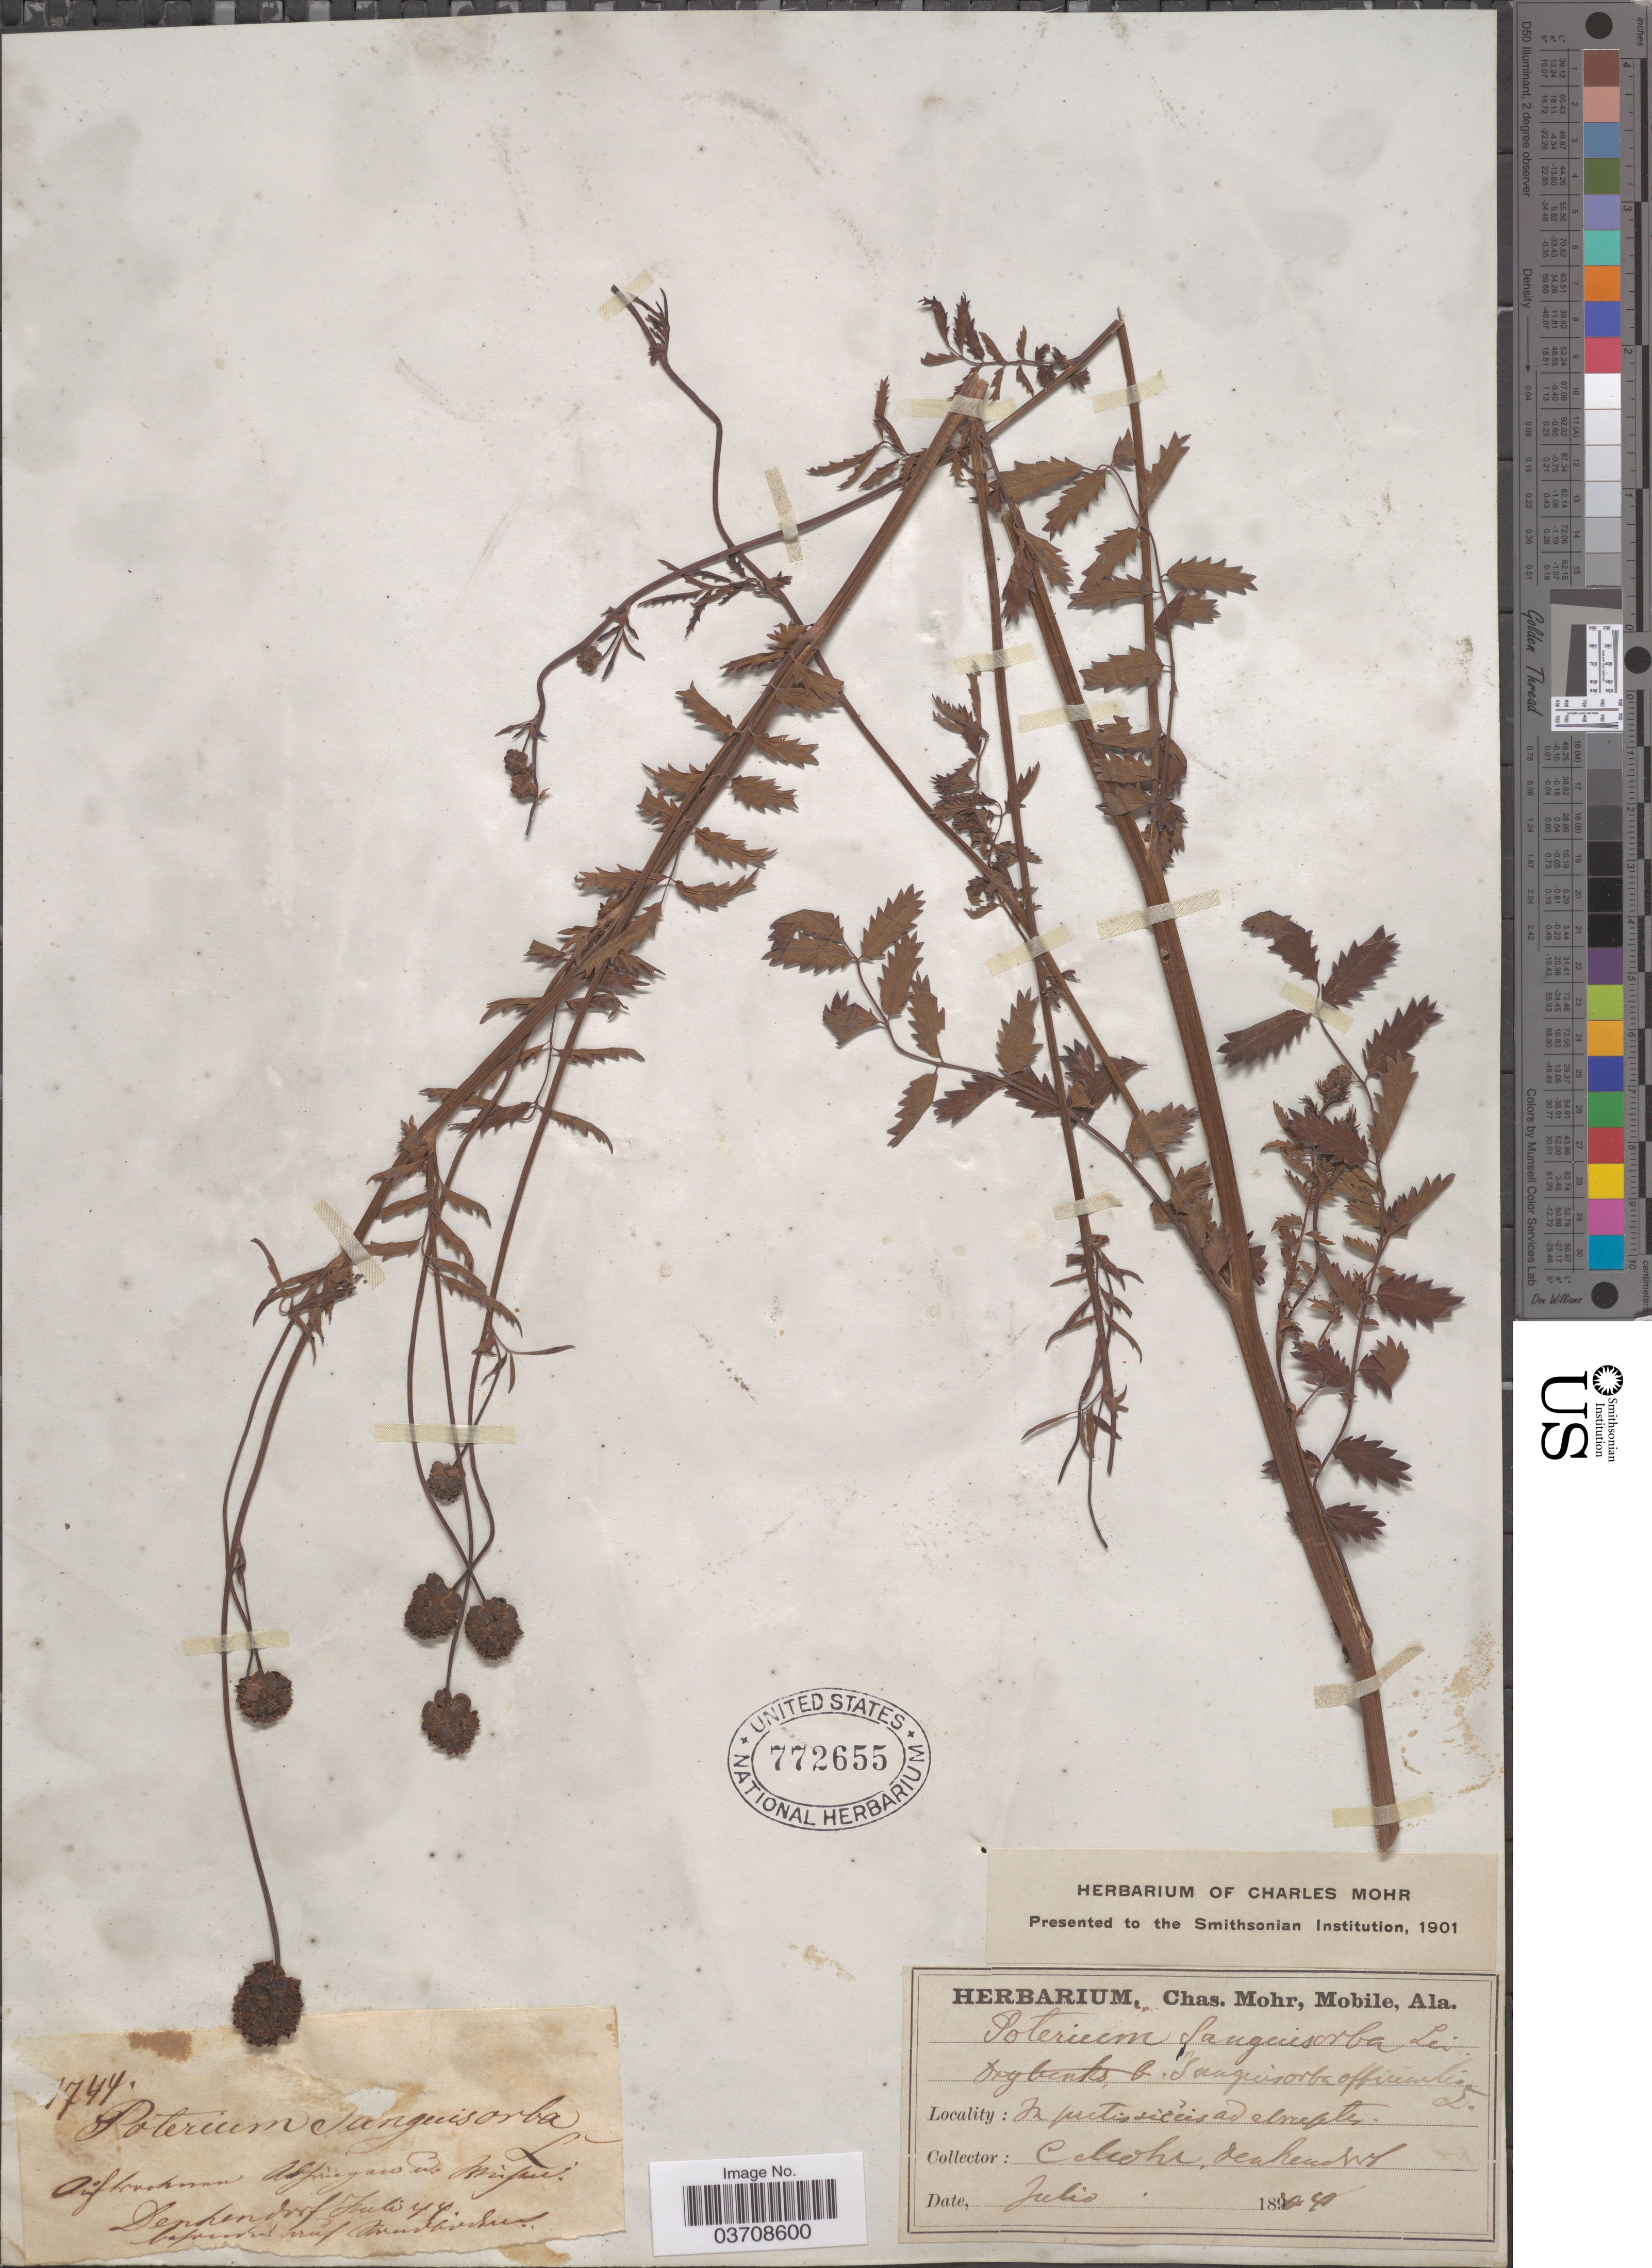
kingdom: Plantae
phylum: Tracheophyta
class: Magnoliopsida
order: Rosales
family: Rosaceae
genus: Sanguisorba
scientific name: Sanguisorba minor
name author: Scop.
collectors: Mohr, C. T. (herbarium)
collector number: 1744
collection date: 1844-07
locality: Dephendorf[interpreted]. In pratis siccis[interpreted] ad [illegible text]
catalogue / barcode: US 772655